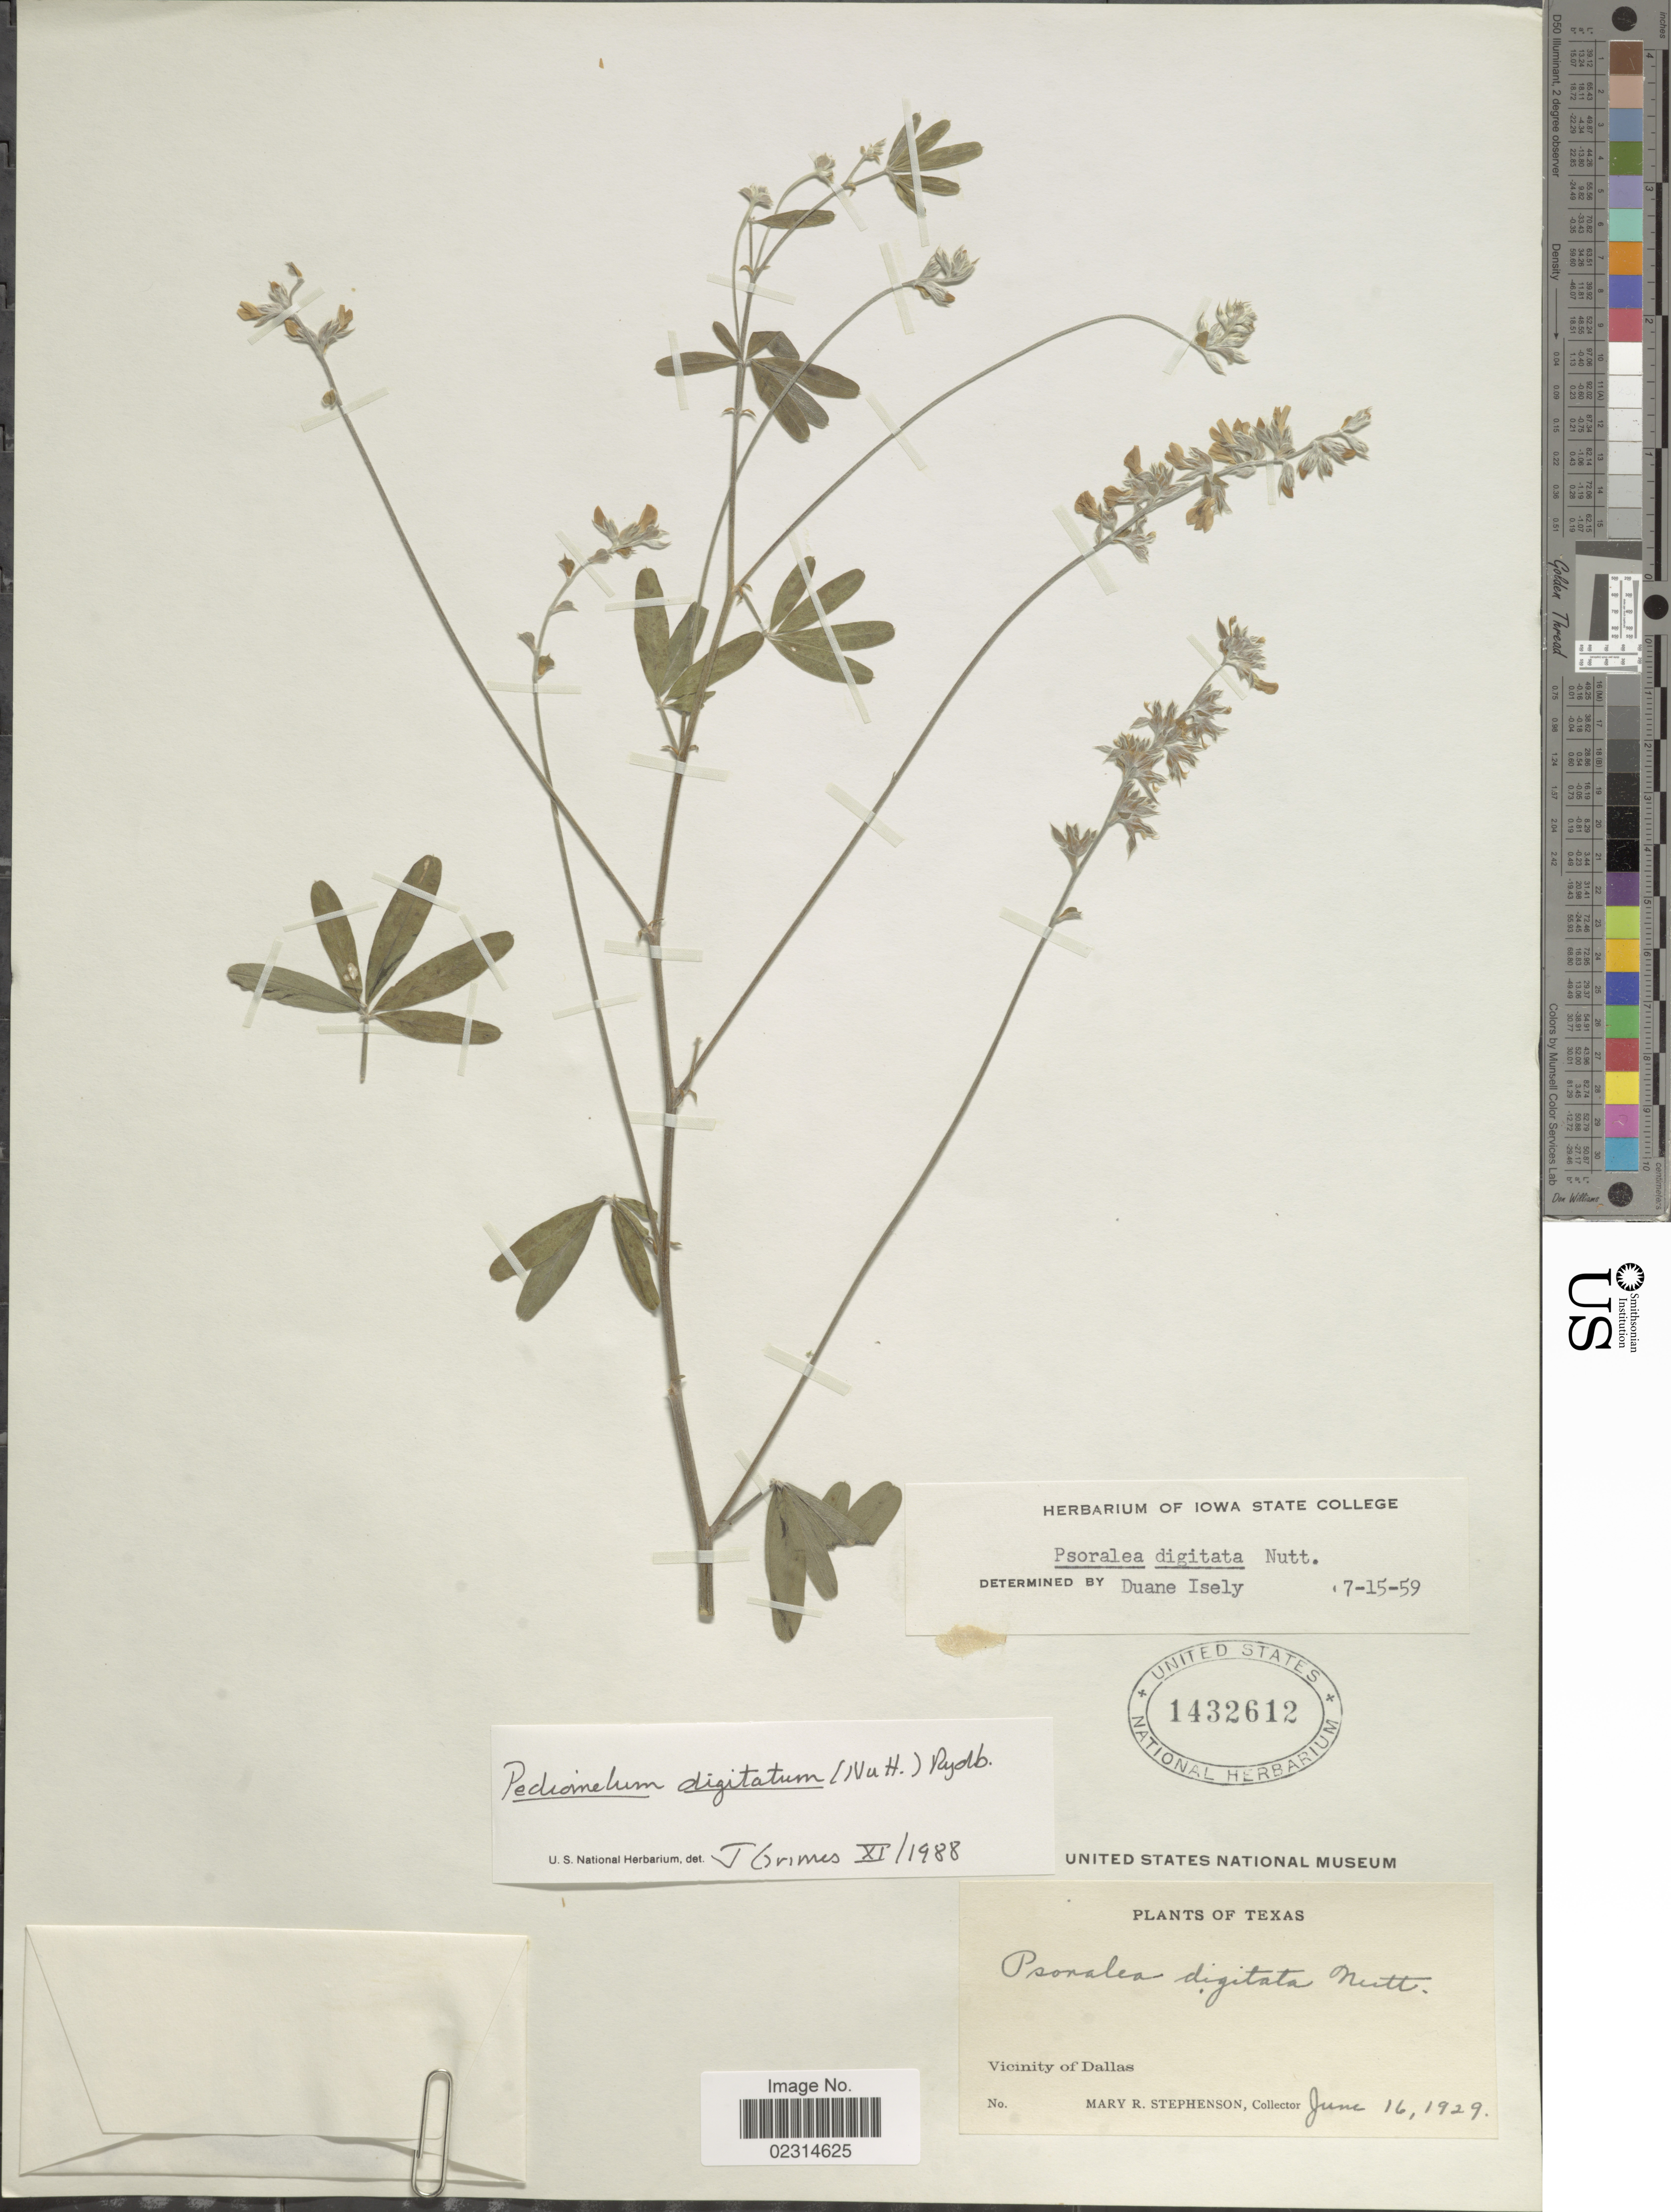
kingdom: Plantae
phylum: Tracheophyta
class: Magnoliopsida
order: Fabales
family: Fabaceae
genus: Pediomelum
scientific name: Pediomelum digitatum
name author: (Nutt. ex Torr. & A. Gray) Isely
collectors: M. Stephenson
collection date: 1929-06-16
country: United States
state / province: Texas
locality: Vicinity of Dallas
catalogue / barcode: US 1432612